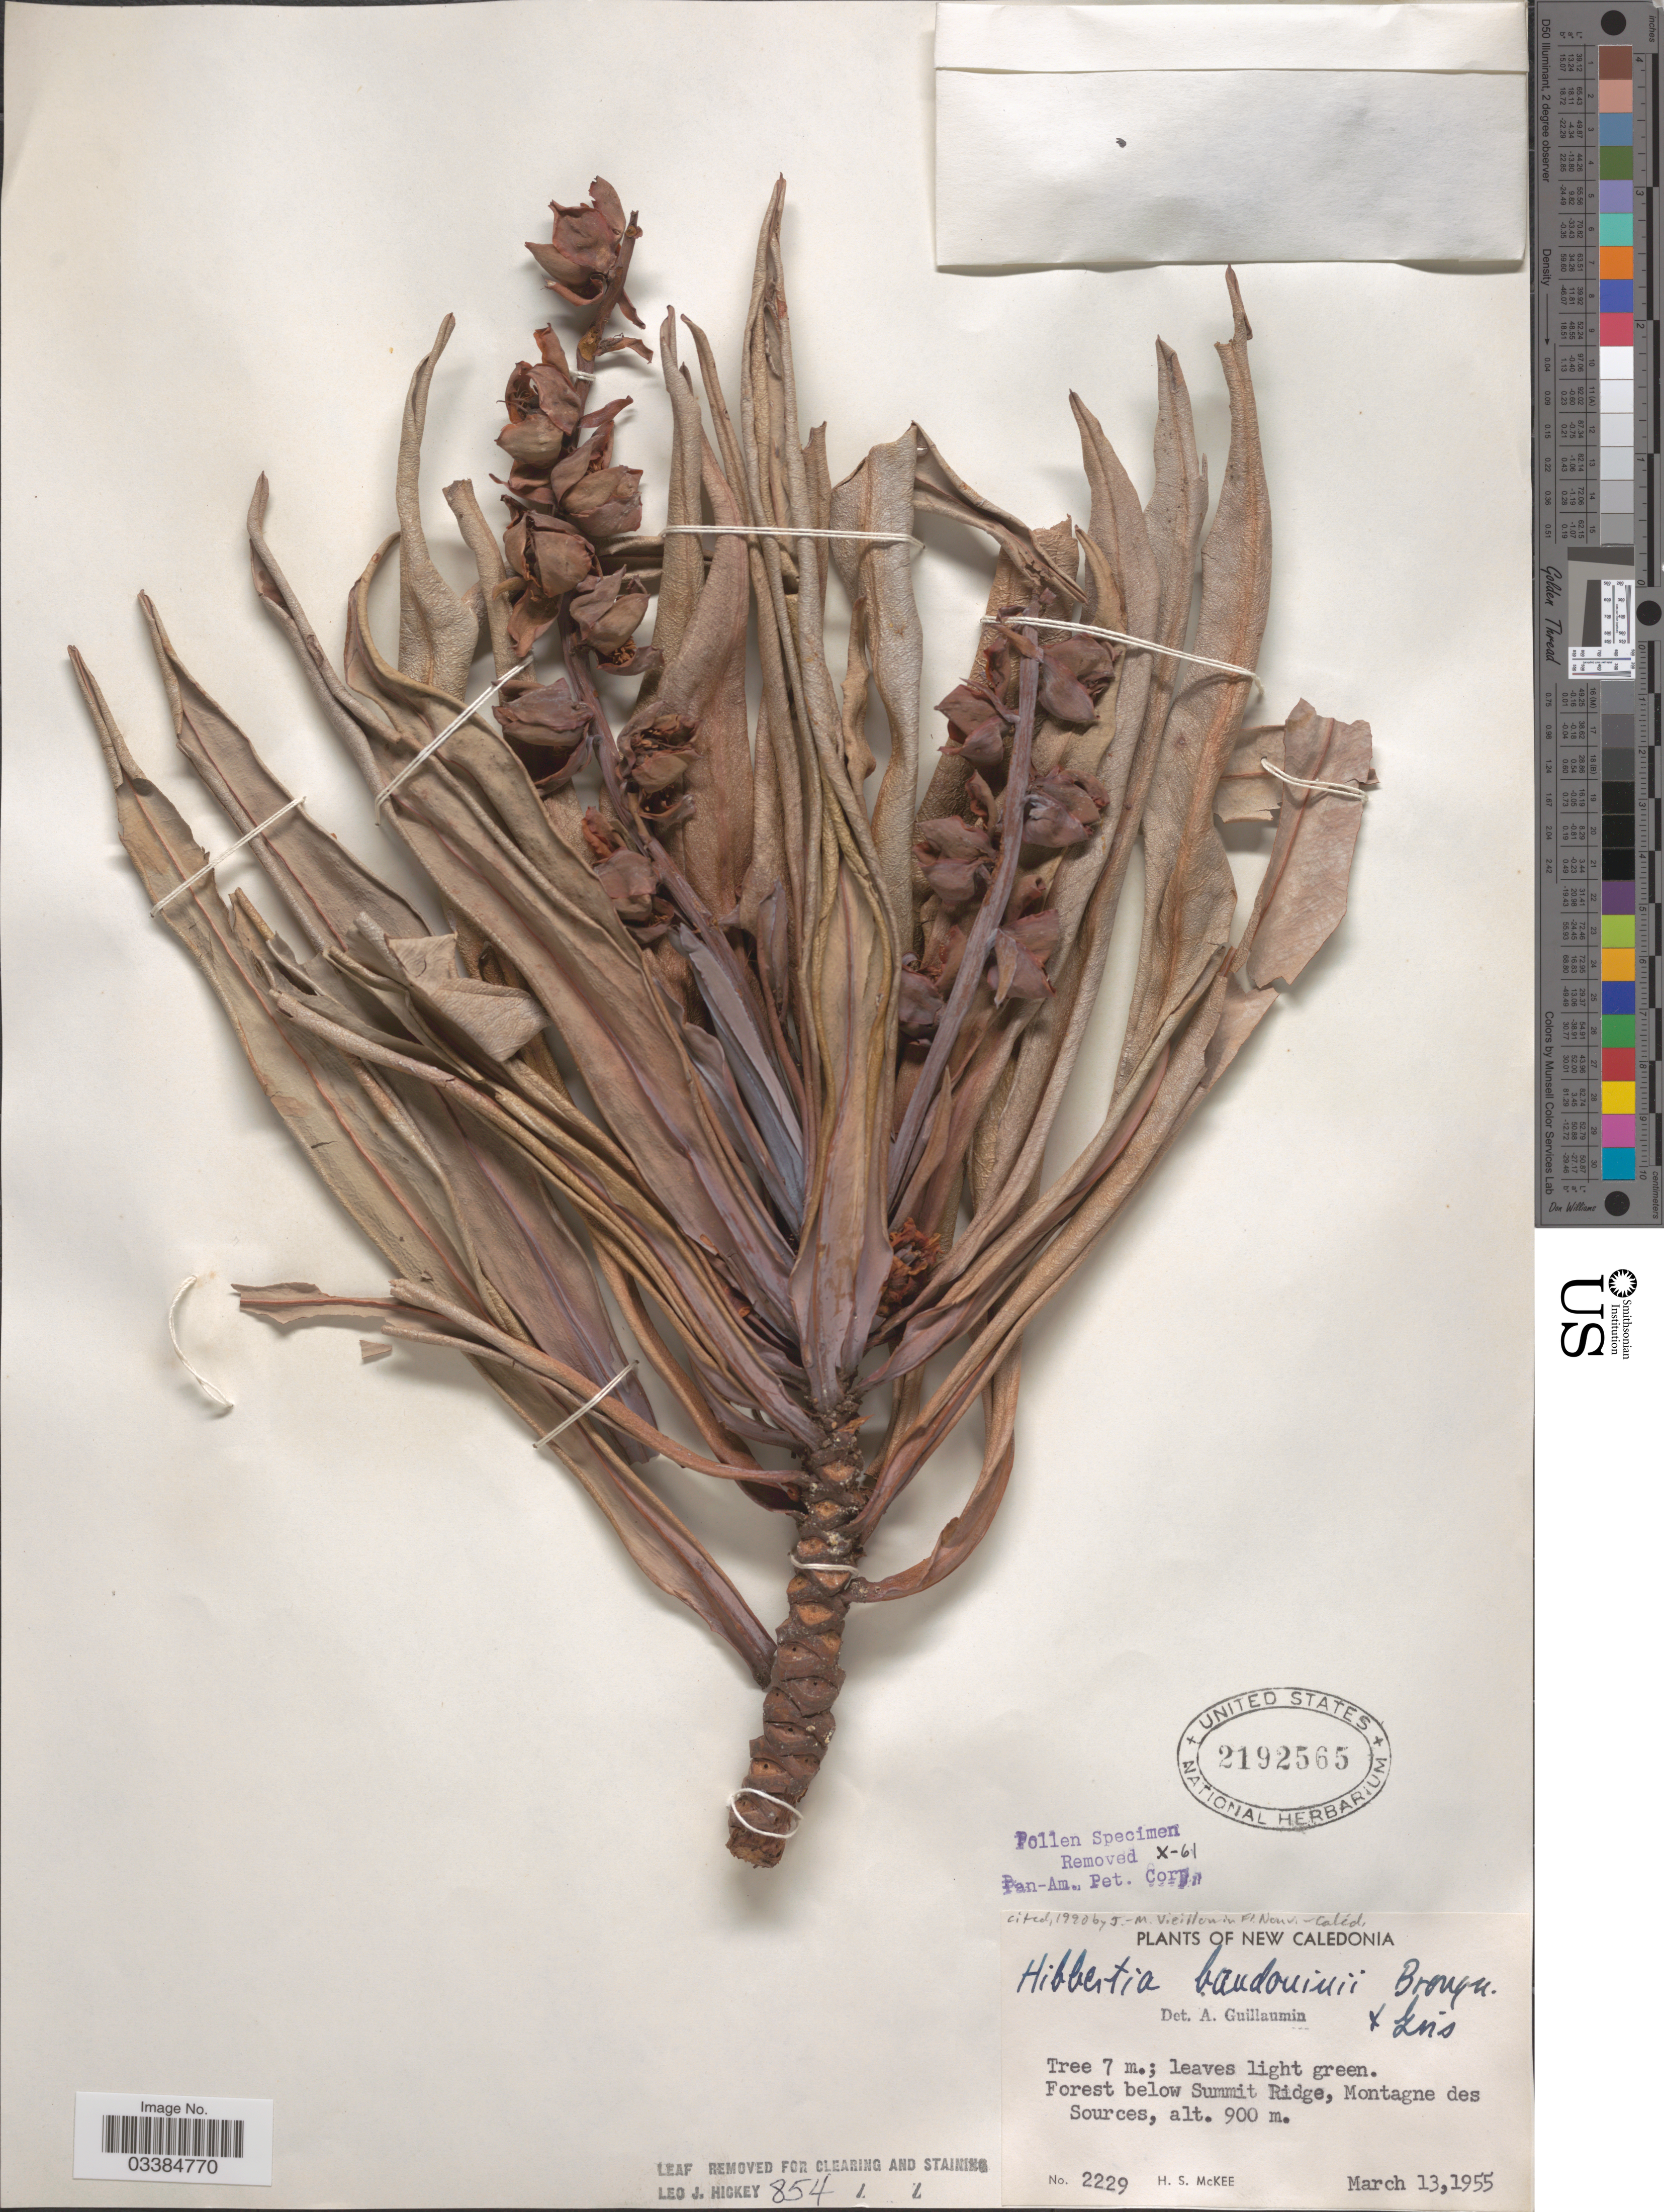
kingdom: Plantae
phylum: Tracheophyta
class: Magnoliopsida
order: Dilleniales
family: Dilleniaceae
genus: Hibbertia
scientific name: Hibbertia baudouinii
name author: Brongn. & Gris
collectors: H. S. McKee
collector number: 2229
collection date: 1955-03-13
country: New Caledonia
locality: Forest below Summit Ridge, Montagne des Sources.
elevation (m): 900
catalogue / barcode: US 2192565